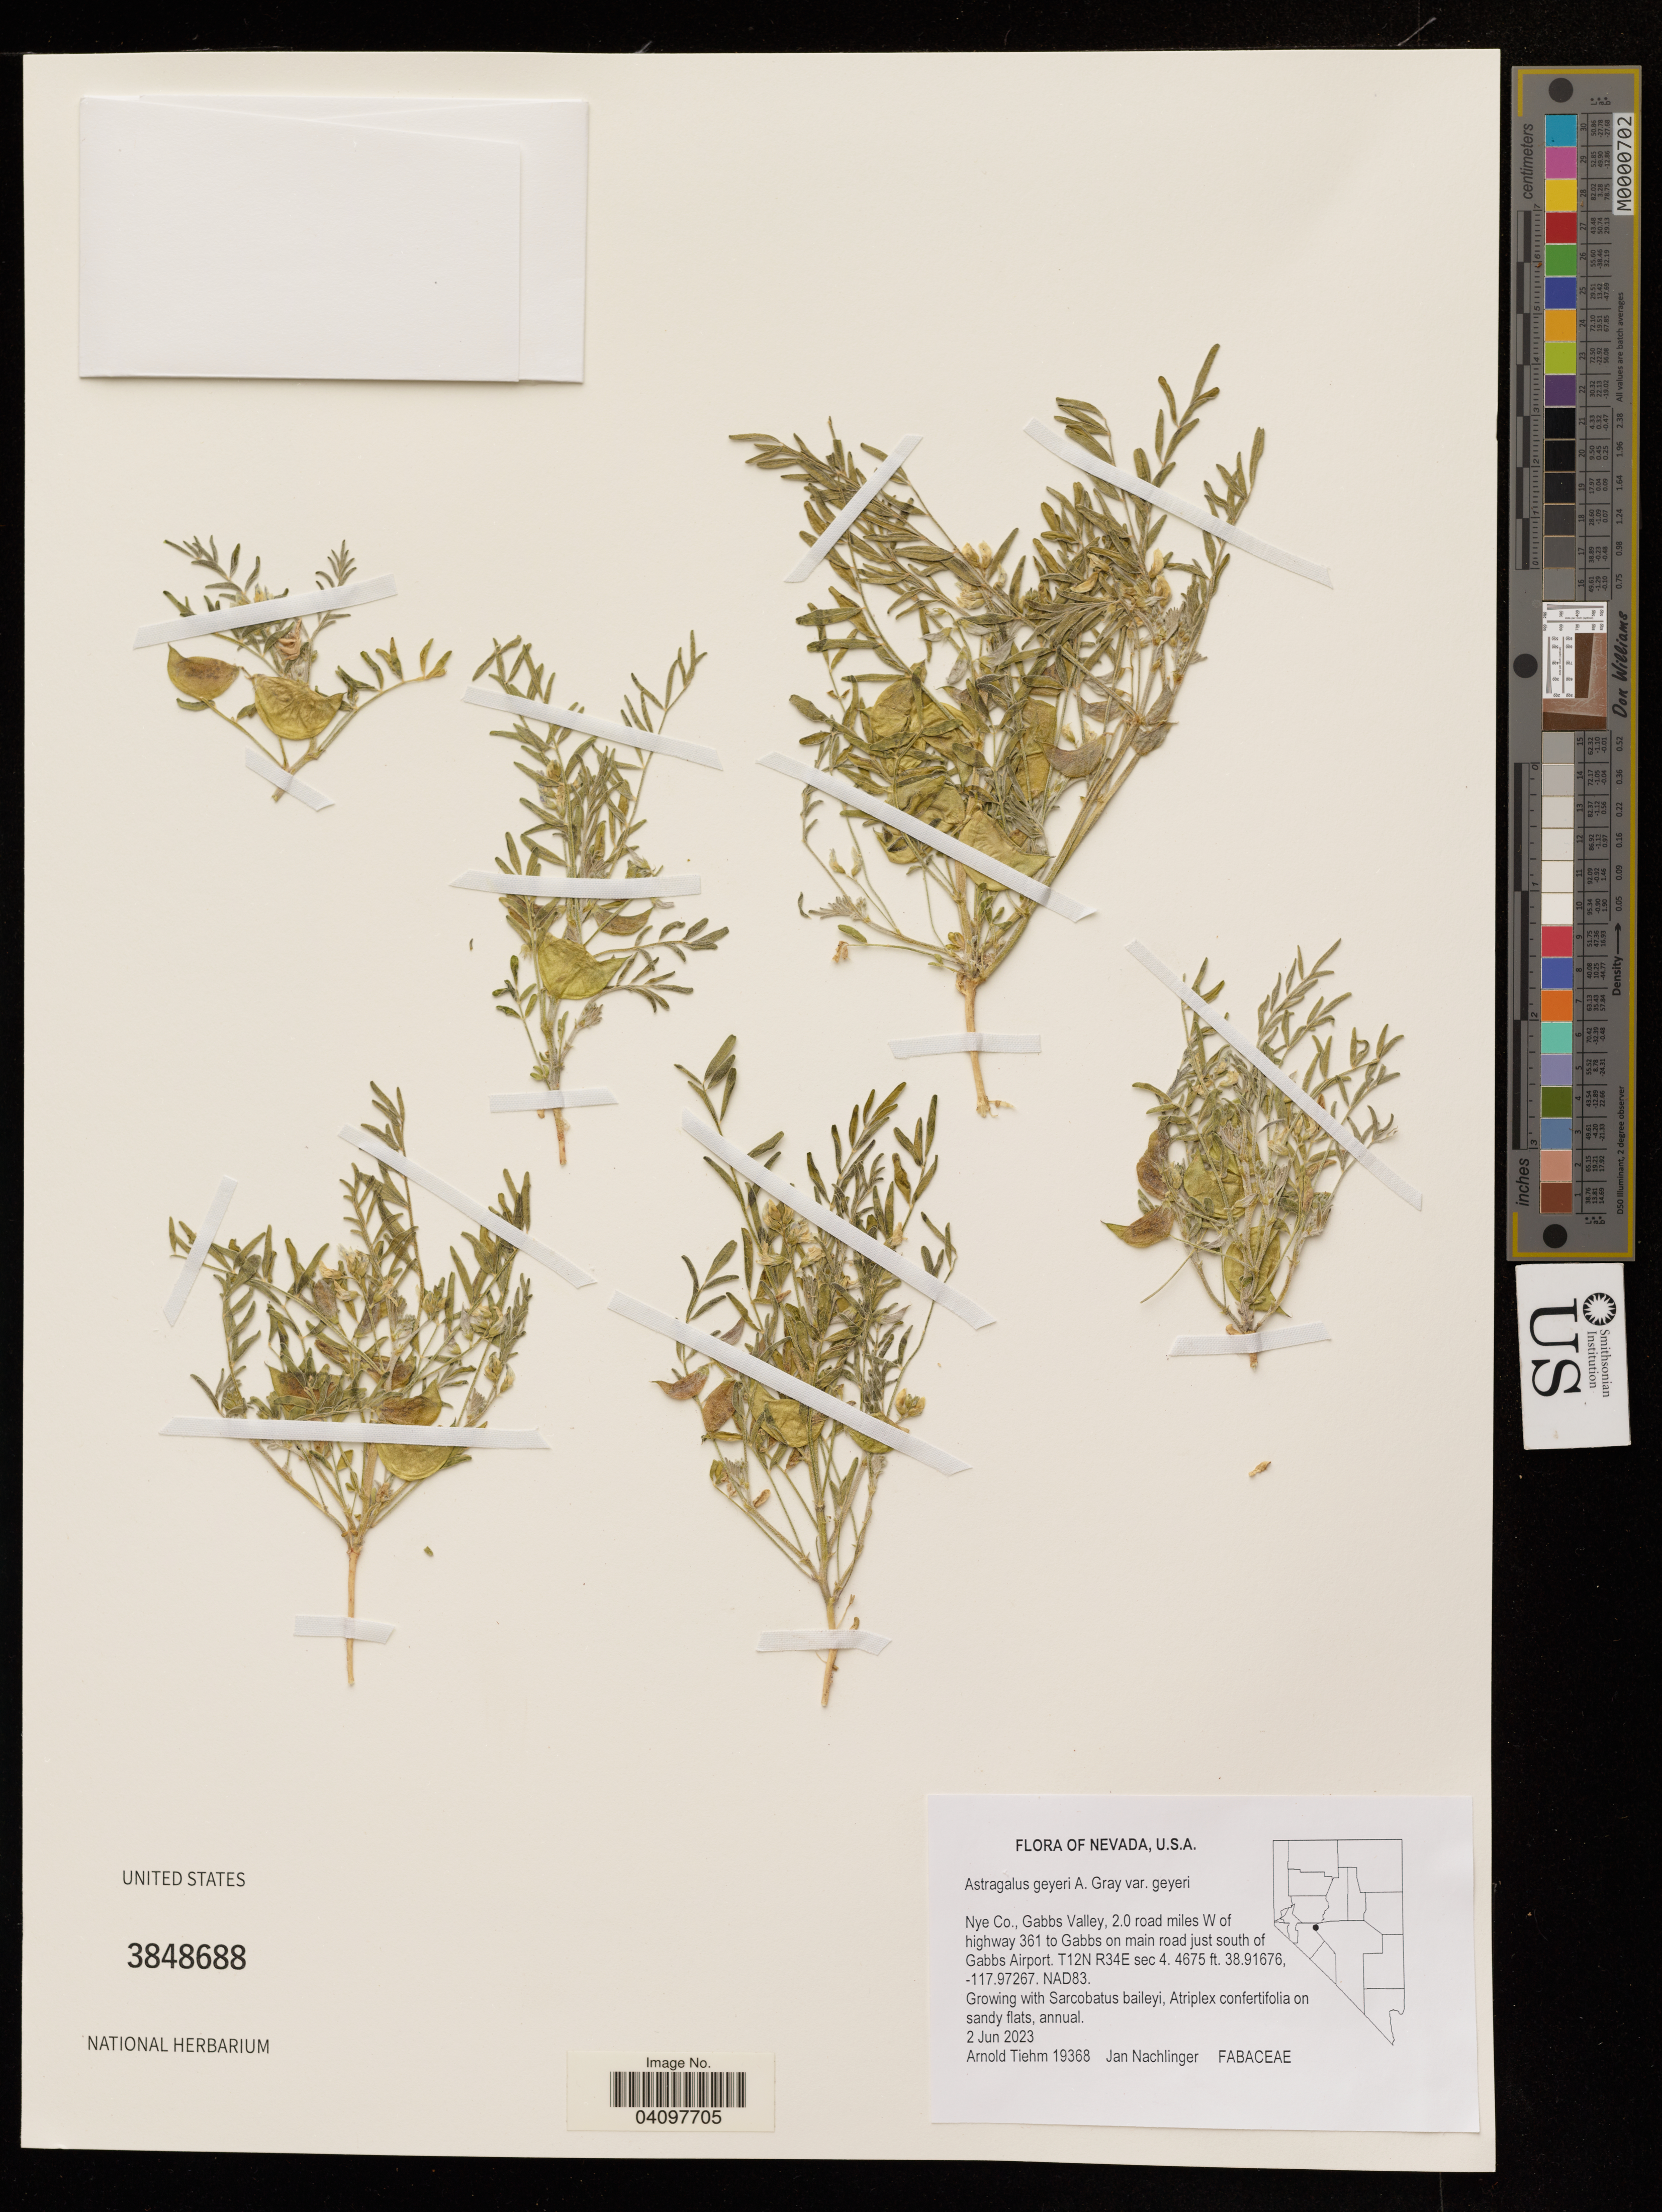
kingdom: Plantae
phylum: Tracheophyta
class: Magnoliopsida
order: Fabales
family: Fabaceae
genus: Astragalus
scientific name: Astragalus geyeri var. geyeri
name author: A. Gray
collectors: A. Tiehm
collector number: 19368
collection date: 2023-06-02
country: United States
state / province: Nevada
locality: Nye Co., Gabbs Valley, 2.0 road miles W of highway 361 to Gabbs on main road just south of Gabbs Airport.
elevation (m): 1425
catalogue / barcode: US 3848688